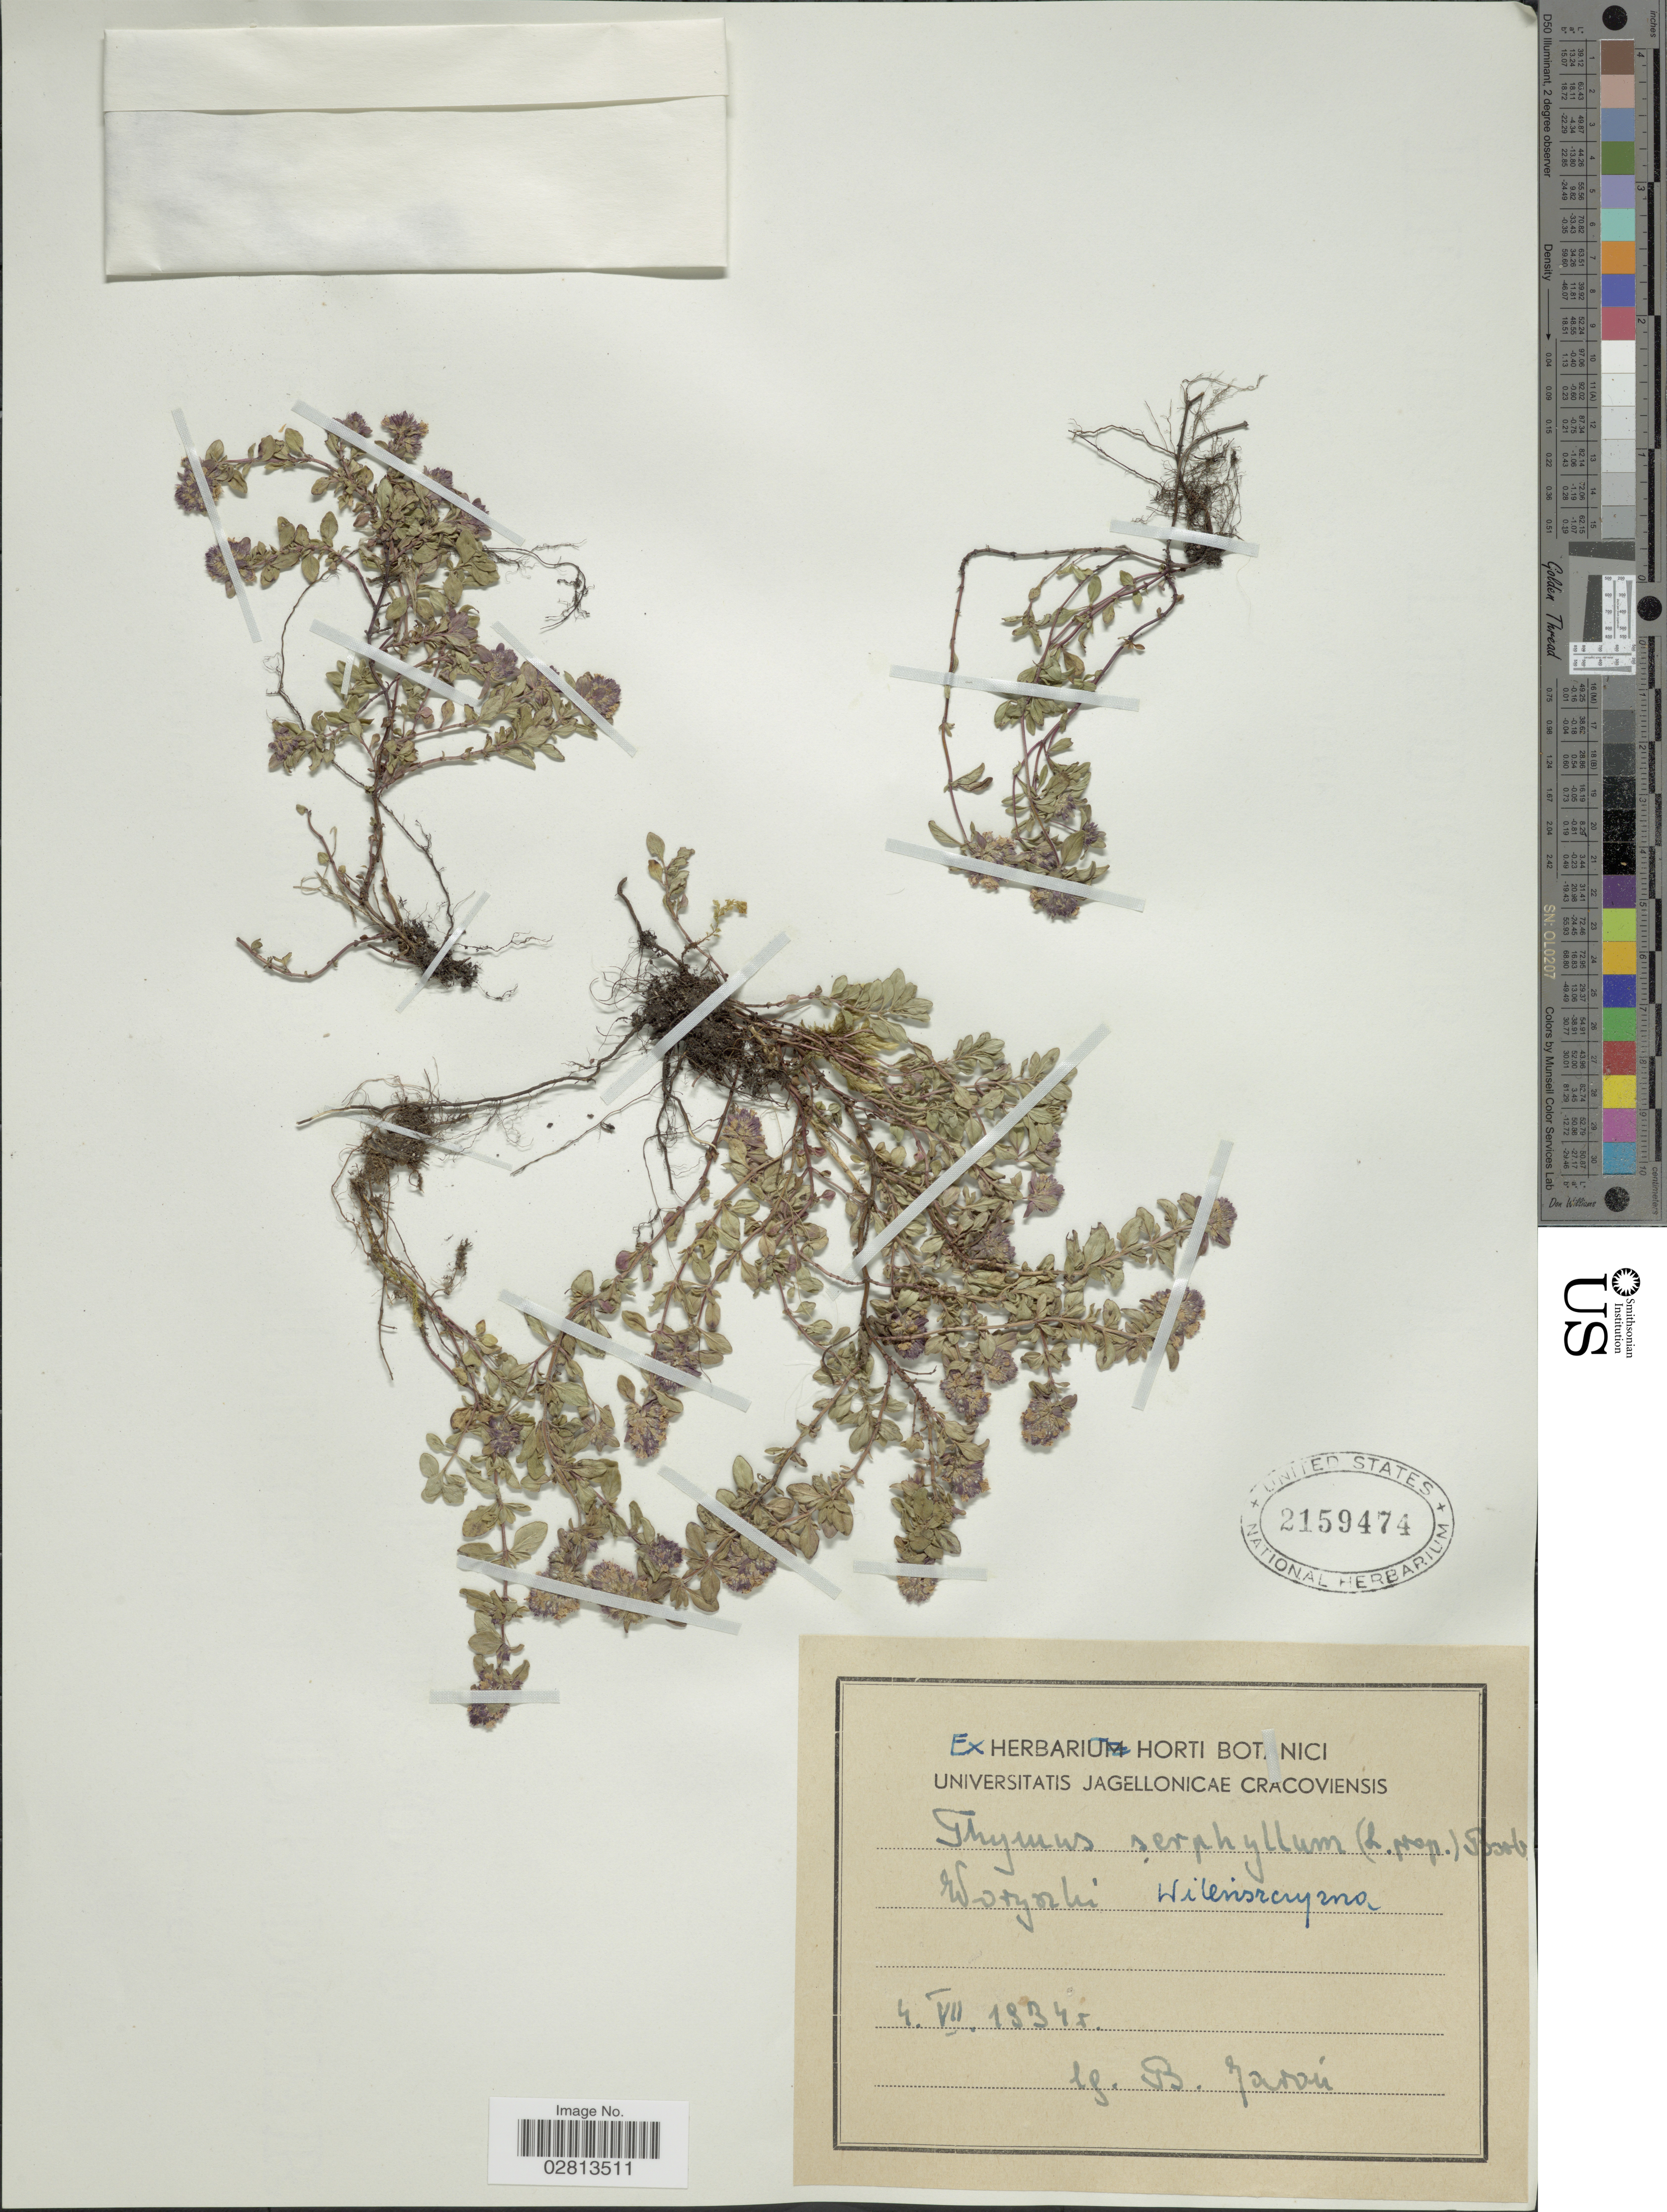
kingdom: Plantae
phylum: Tracheophyta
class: Magnoliopsida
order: Lamiales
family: Lamiaceae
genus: Thymus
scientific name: Thymus serpyllum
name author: L.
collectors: B. Jaron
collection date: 1834-07-04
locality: Wilenszczyzna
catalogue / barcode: US 2159474